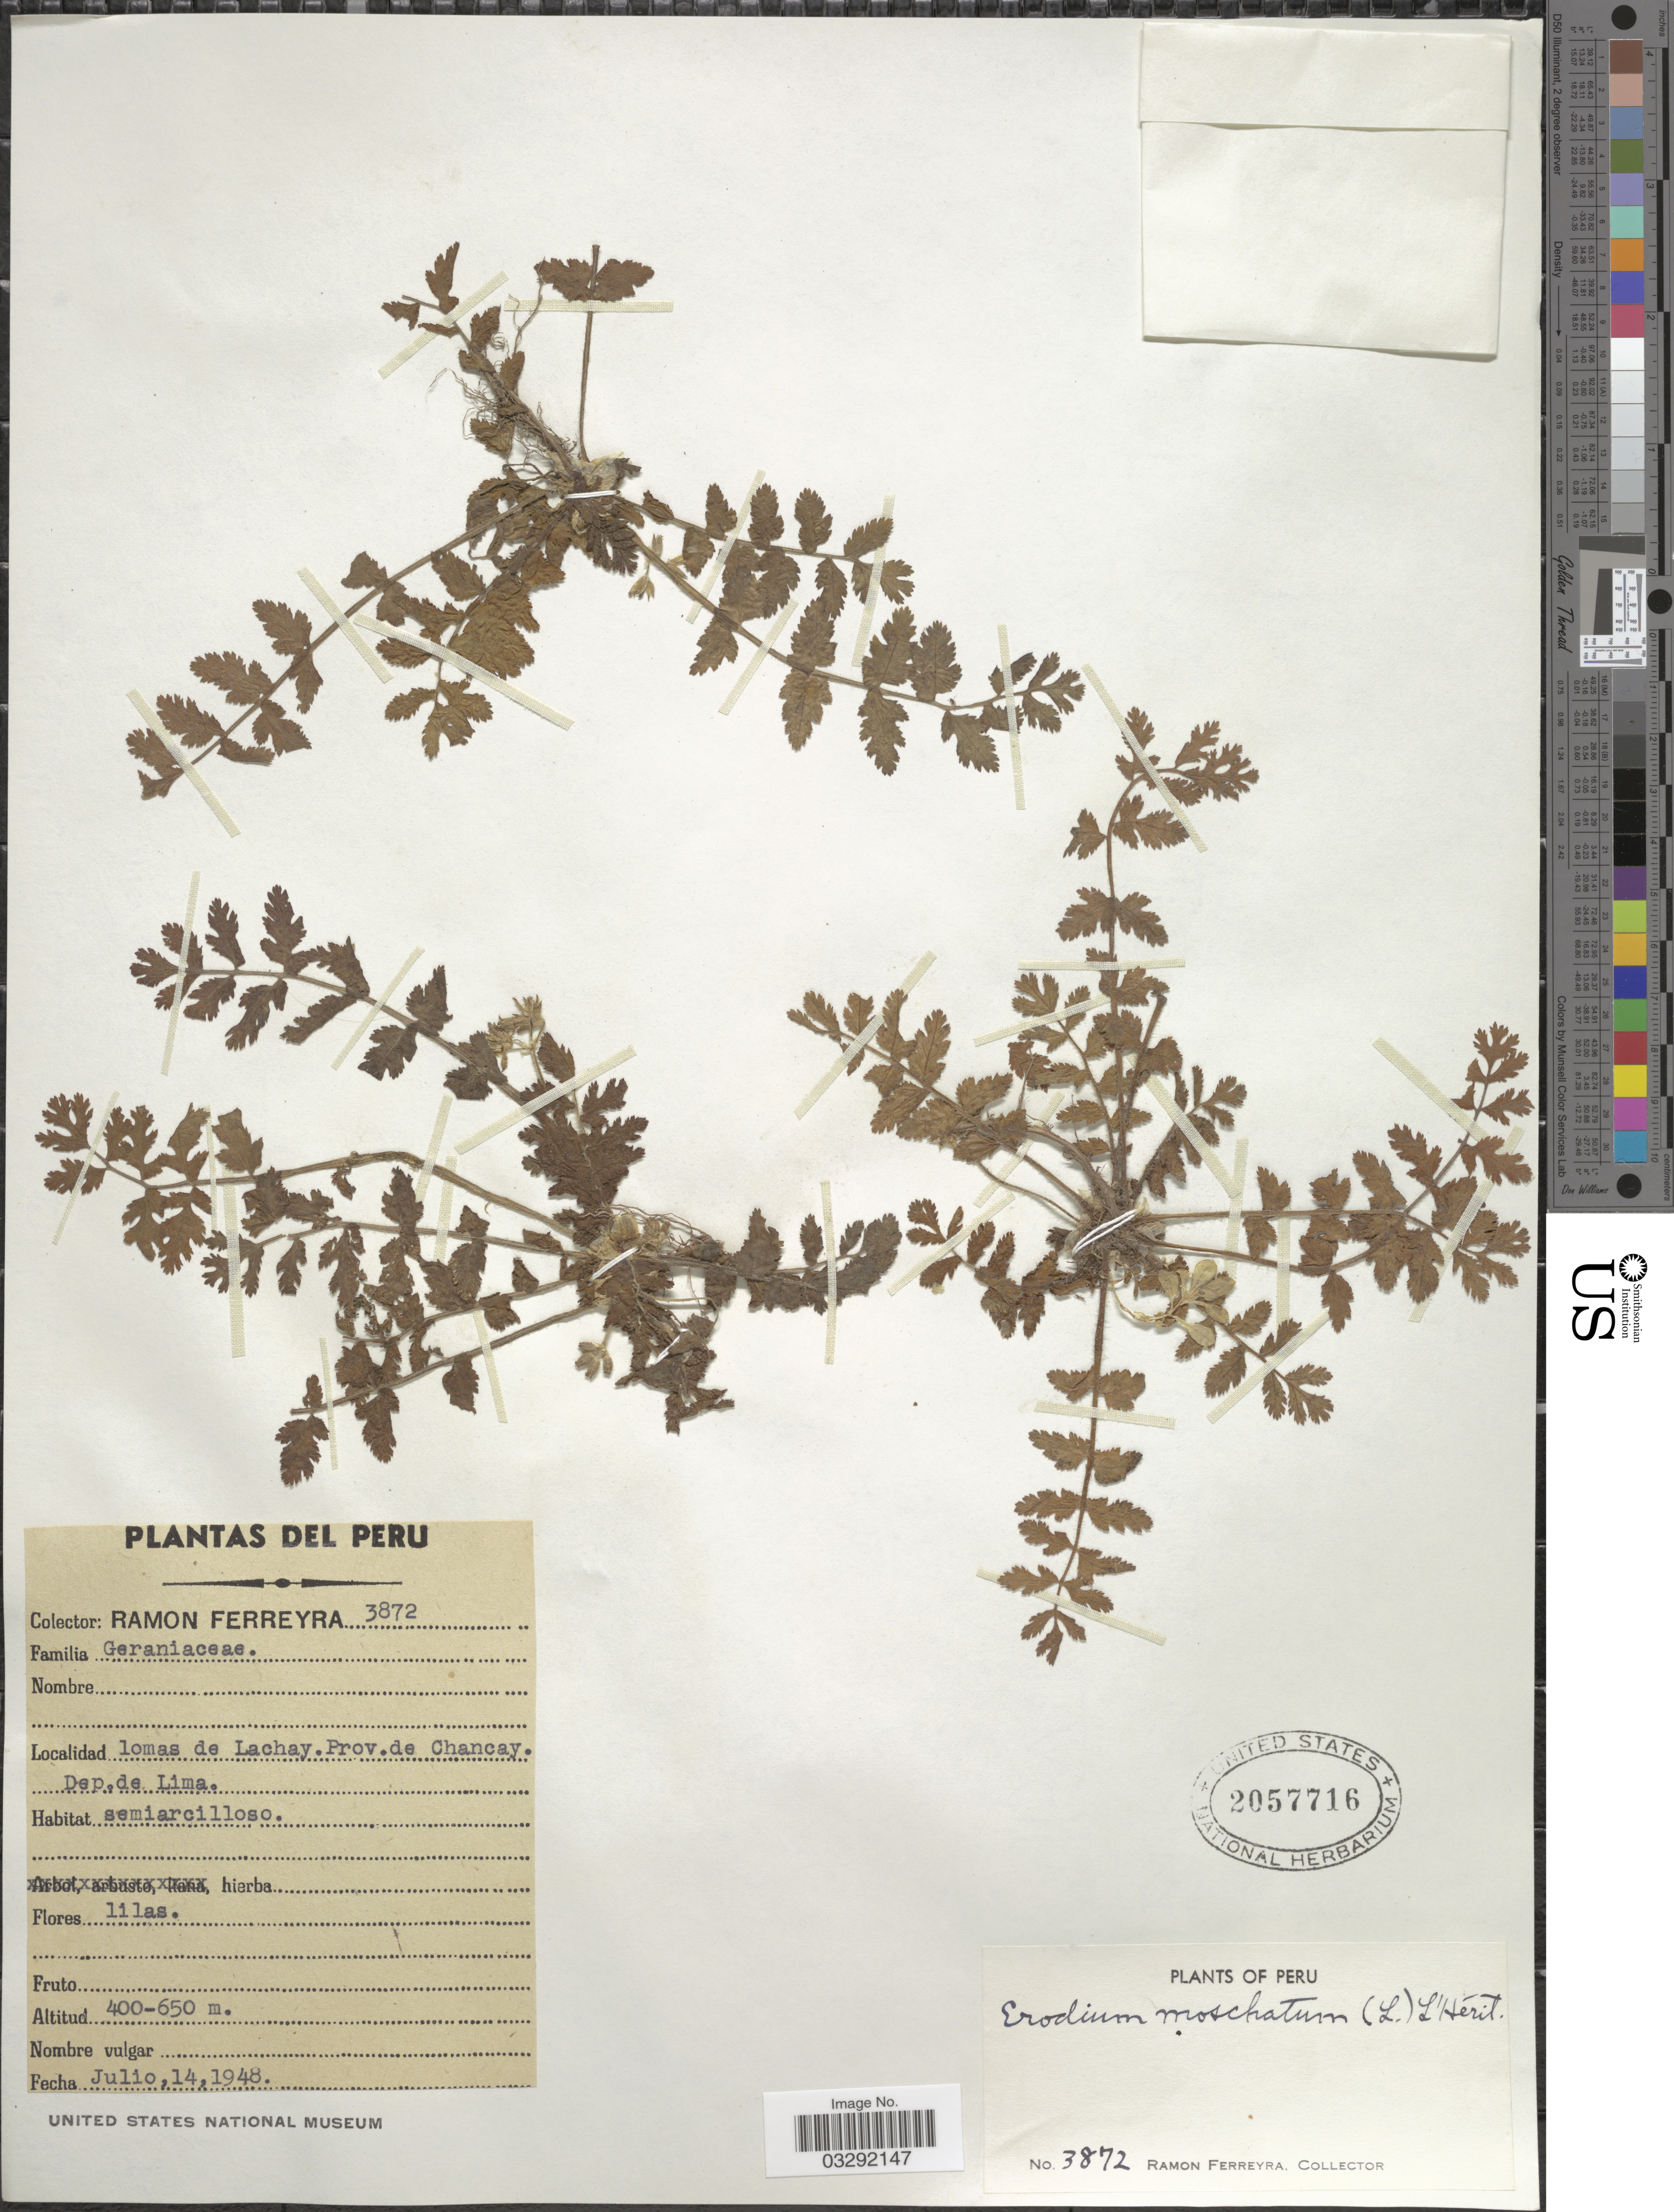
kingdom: Plantae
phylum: Tracheophyta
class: Magnoliopsida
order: Geraniales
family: Geraniaceae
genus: Erodium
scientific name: Erodium moschatum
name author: (L.) L'Hér. ex Aiton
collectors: R. A. Ferreyra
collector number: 3872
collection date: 1948-07-14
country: Peru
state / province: Lima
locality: Lomas de Lachay. Prov. de Chancay. Dep. de Lima.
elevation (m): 400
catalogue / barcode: US 2057716